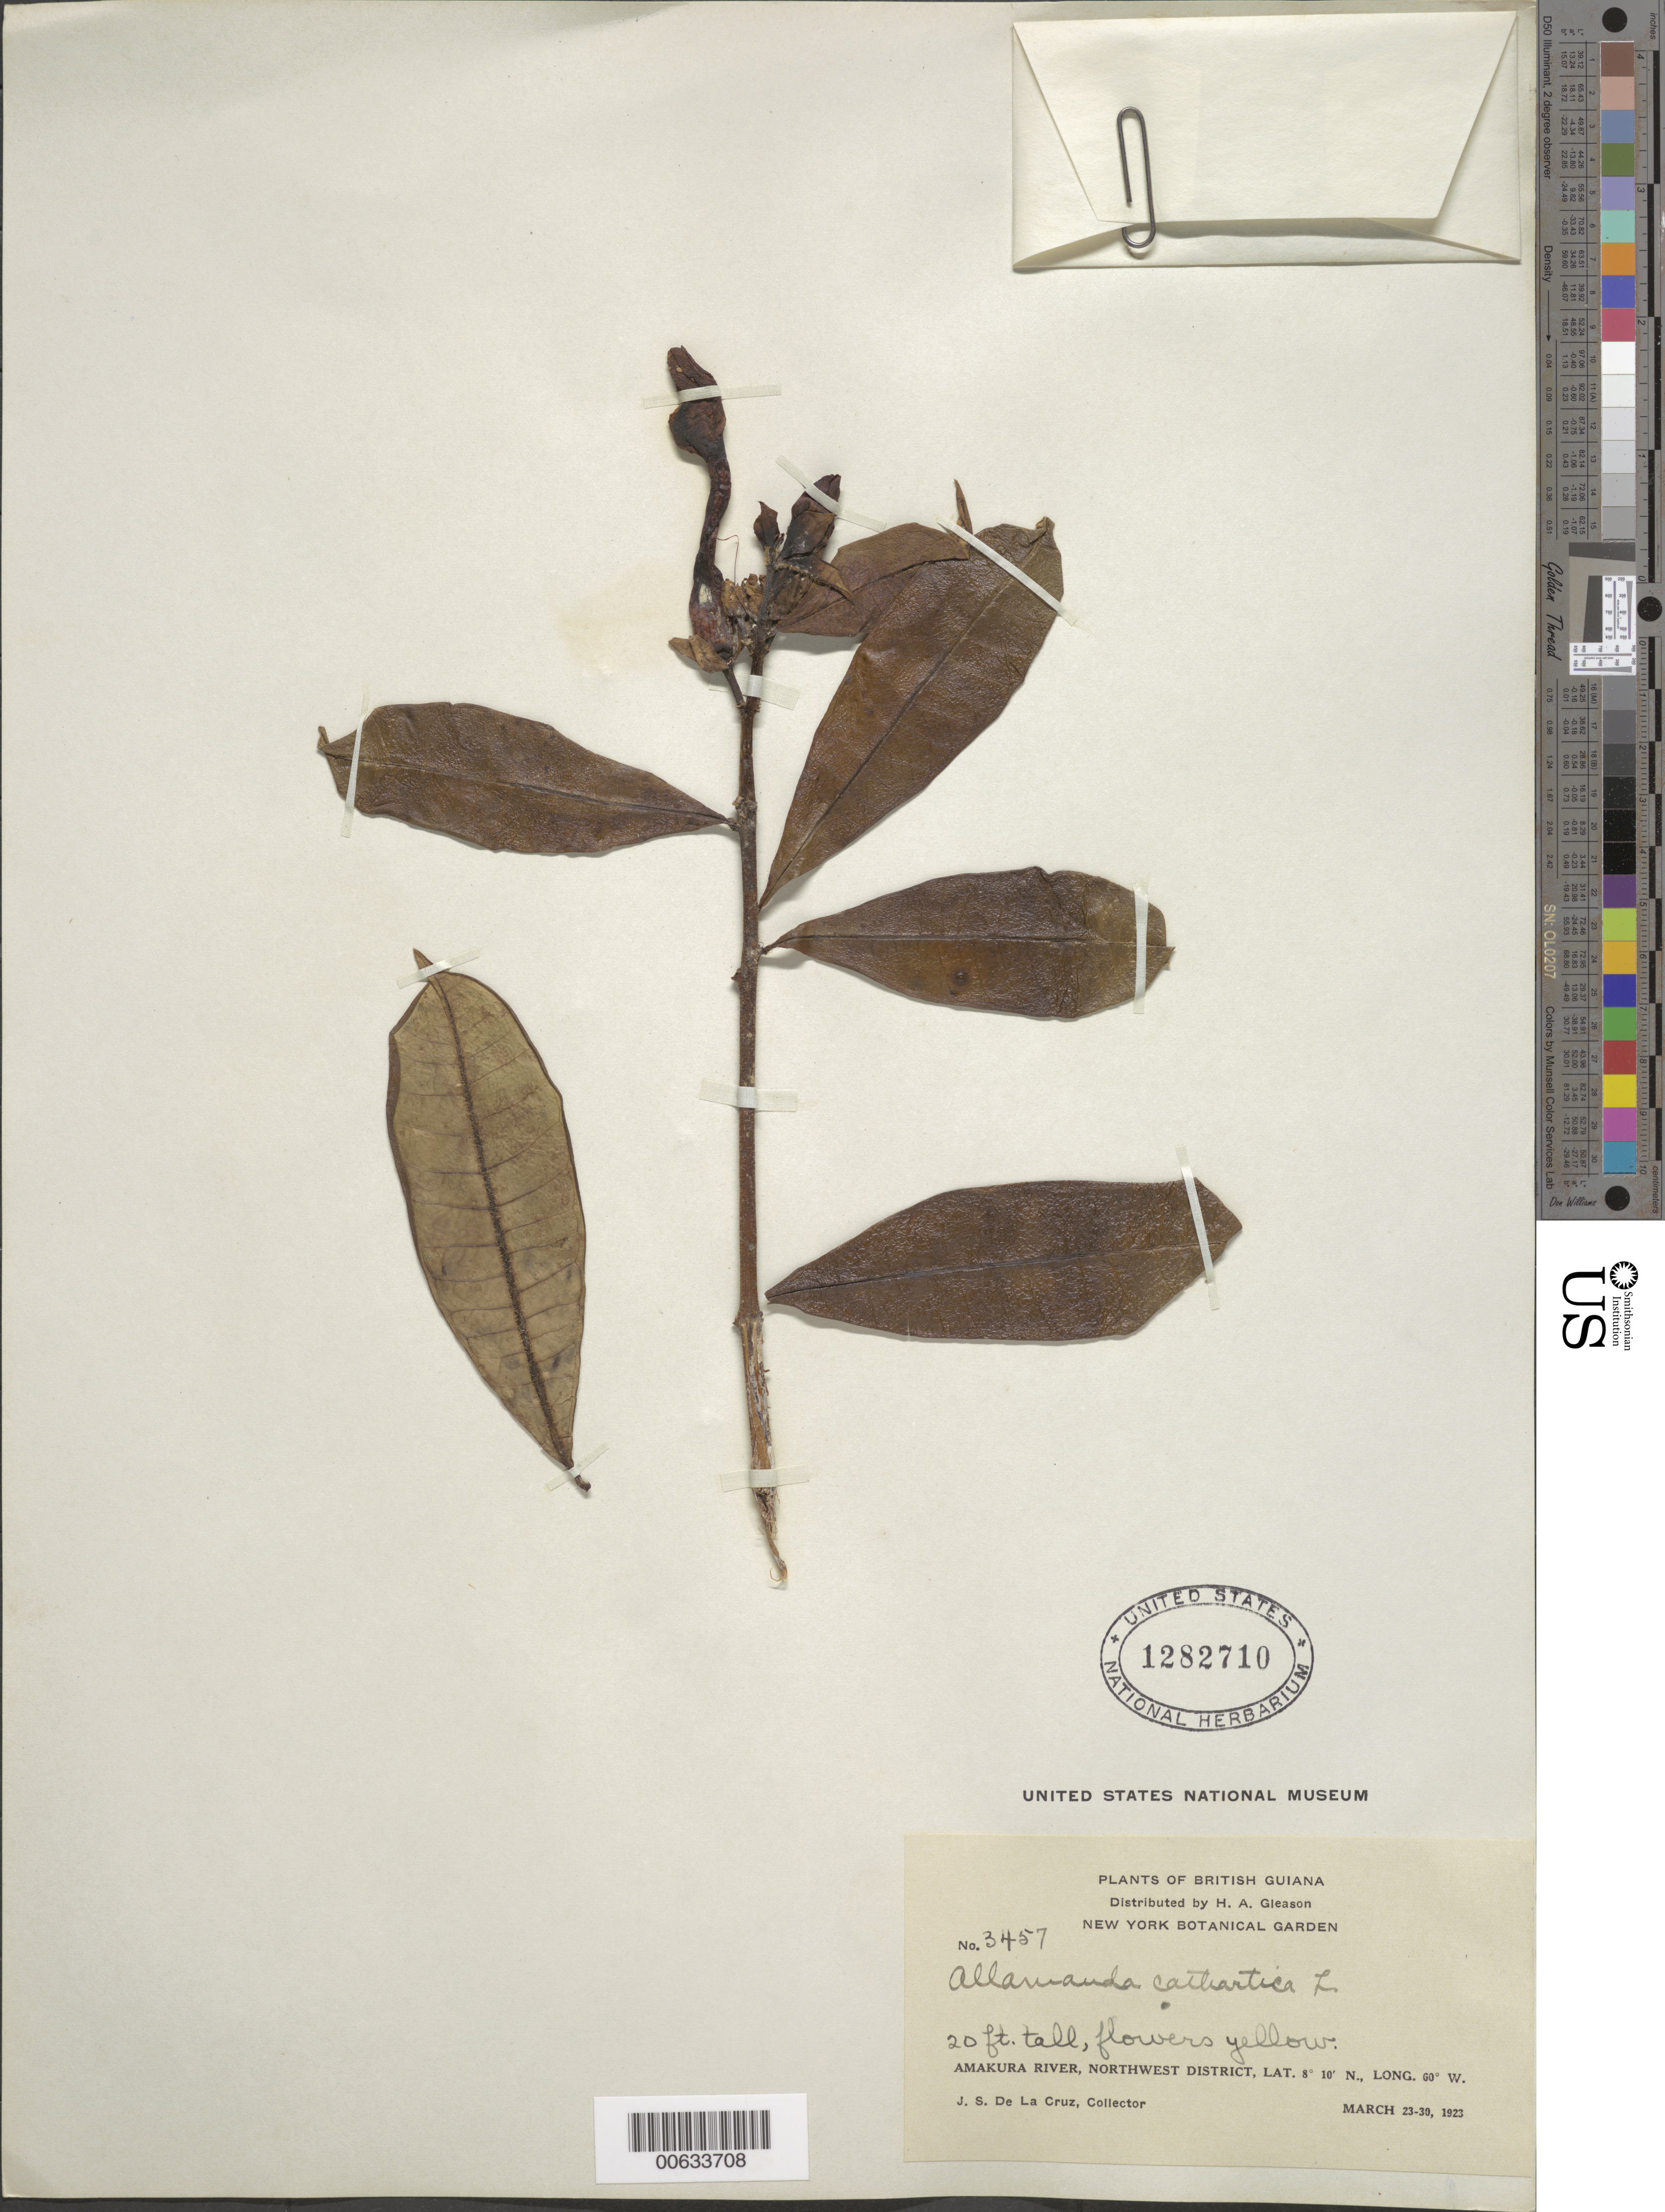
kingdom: Plantae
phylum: Tracheophyta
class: Magnoliopsida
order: Gentianales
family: Apocynaceae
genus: Allamanda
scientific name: Allamanda cathartica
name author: L.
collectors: J. S. de la Cruz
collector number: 3457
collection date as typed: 23-Mar-23 to 30-Mar-23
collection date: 1923-03-23/1923-03-30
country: Guyana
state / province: Barima-Waini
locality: Amakura R., NW District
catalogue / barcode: US 1282710